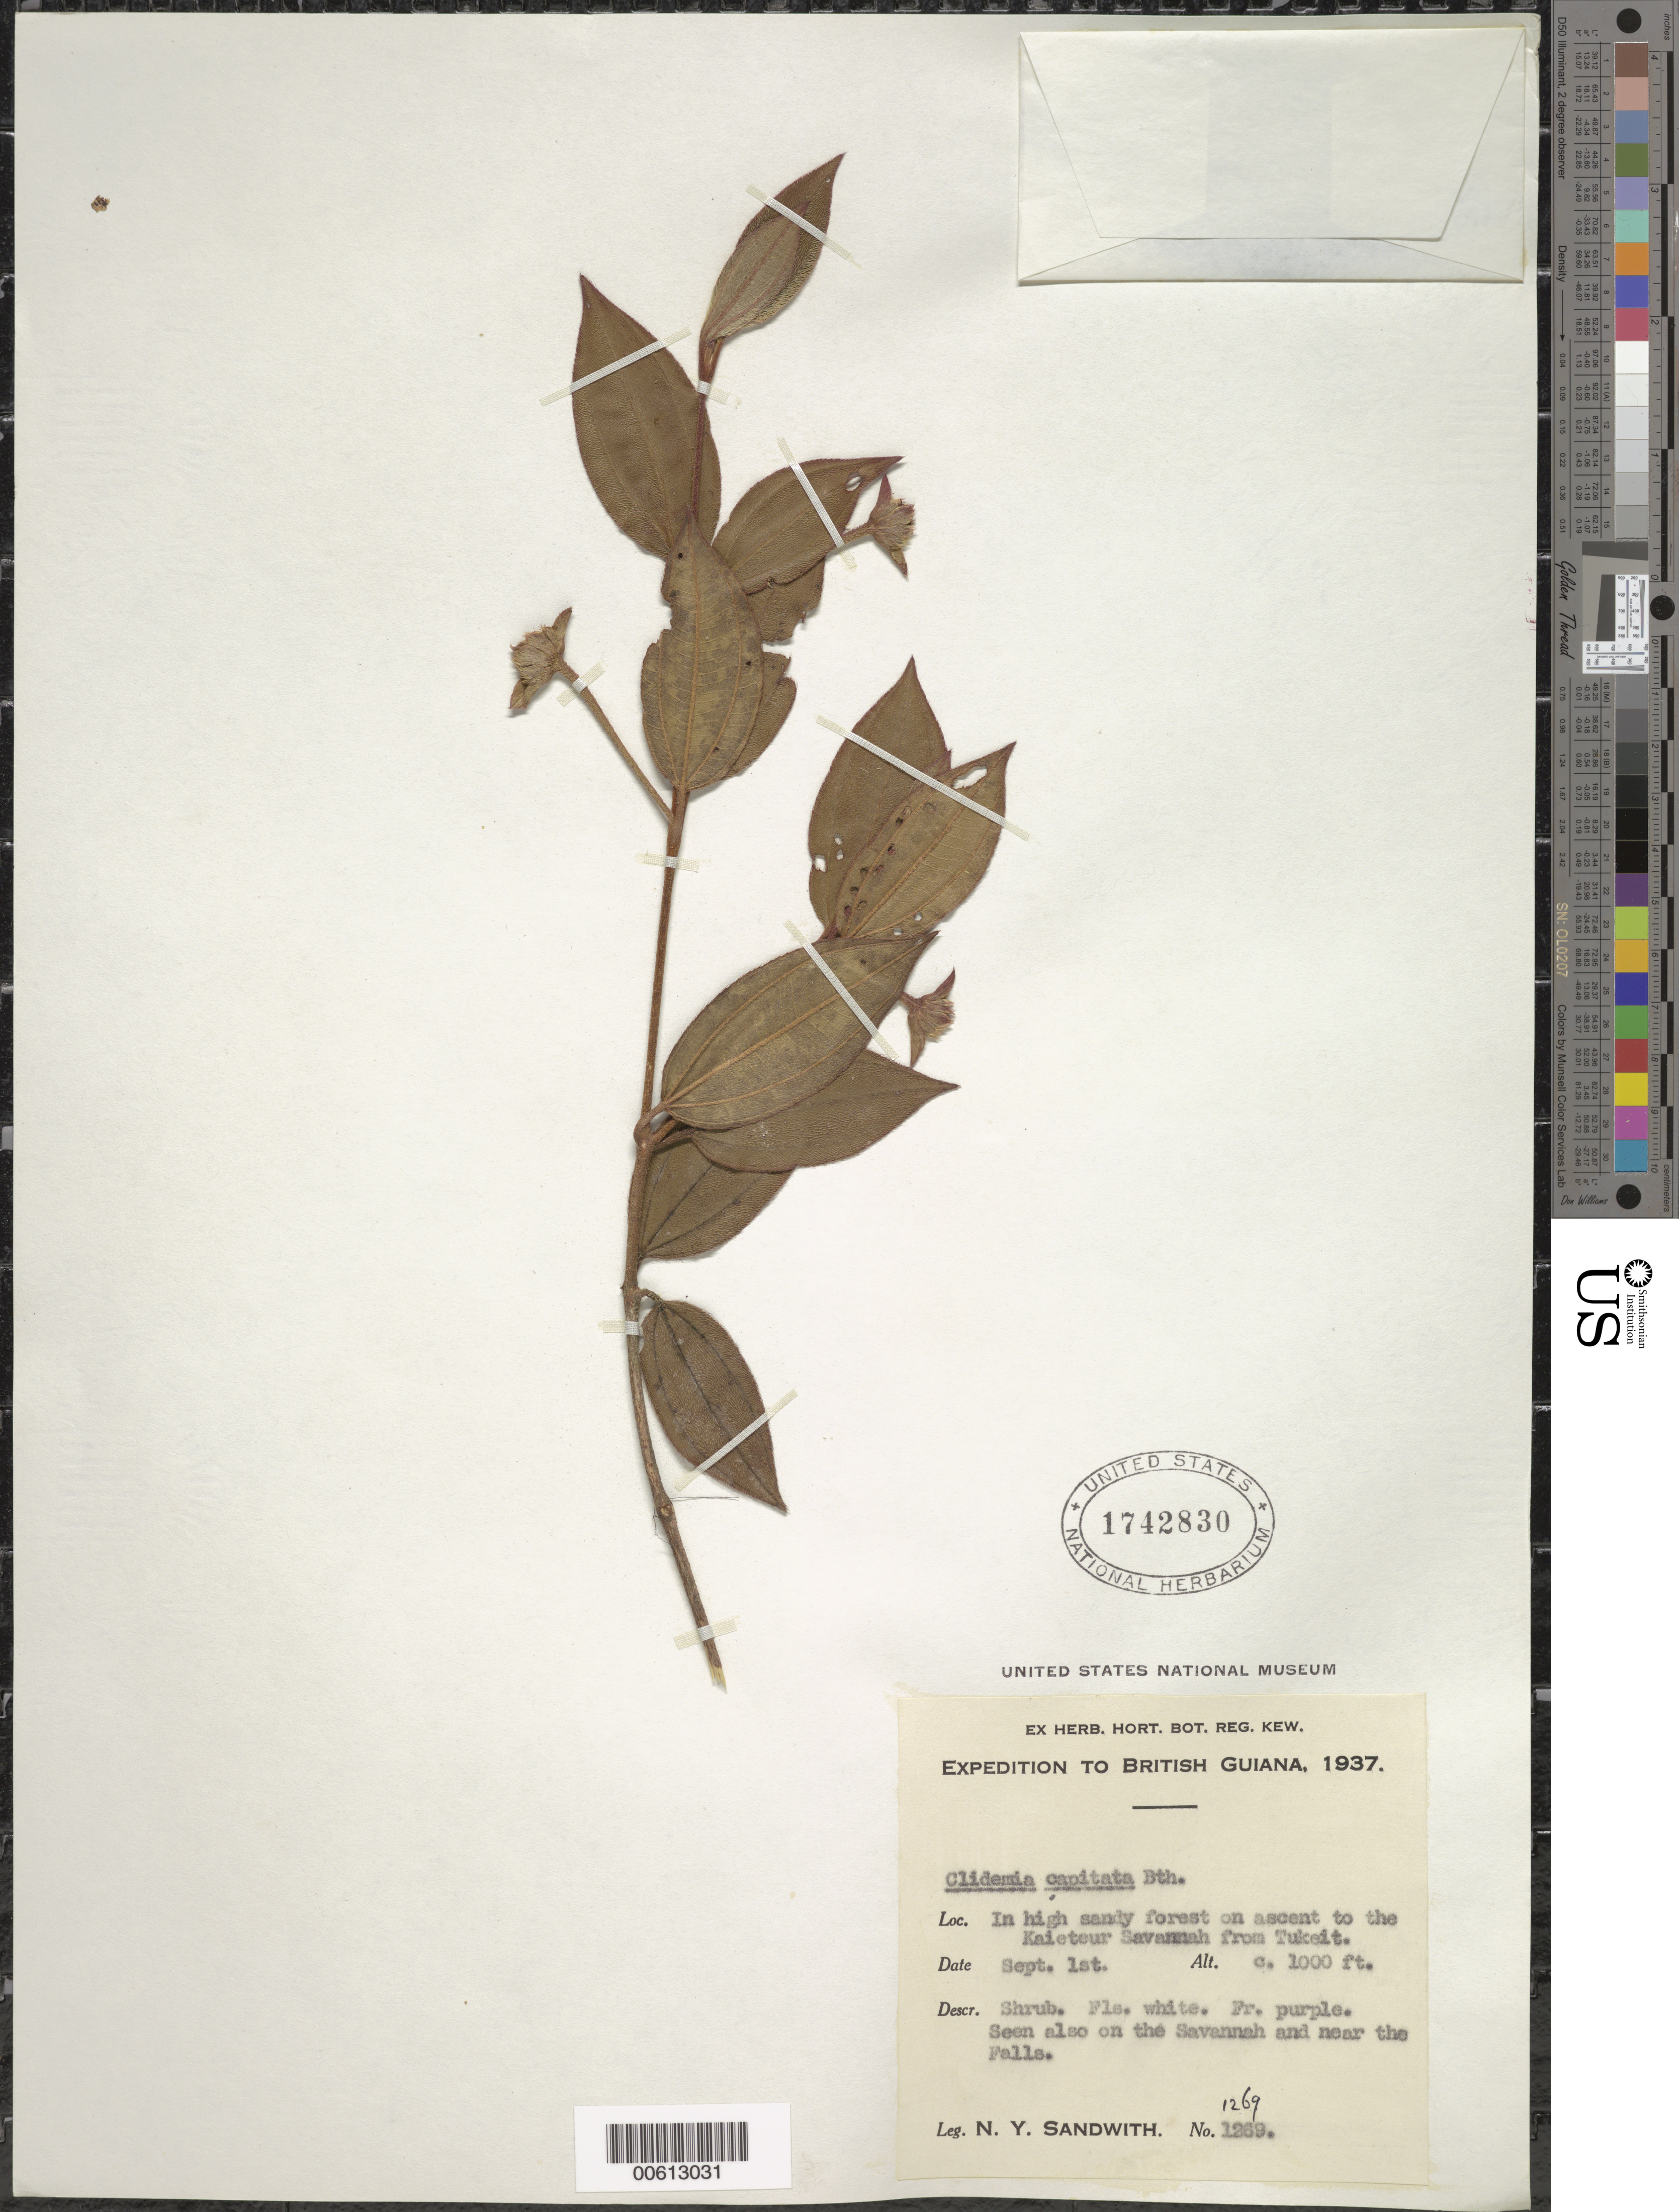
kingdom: Plantae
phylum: Tracheophyta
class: Magnoliopsida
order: Myrtales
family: Melastomataceae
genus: Clidemia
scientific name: Clidemia capitata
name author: Benth.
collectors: N. Y. Sandwith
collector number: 1269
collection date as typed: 1-Sep-37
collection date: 1937-09-01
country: Guyana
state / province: Potaro-Siparuni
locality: Tukeit to Kaieteur Savanna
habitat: In high sandy forest on ascent to the savanna and near to the falls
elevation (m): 305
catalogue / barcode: US 1742830